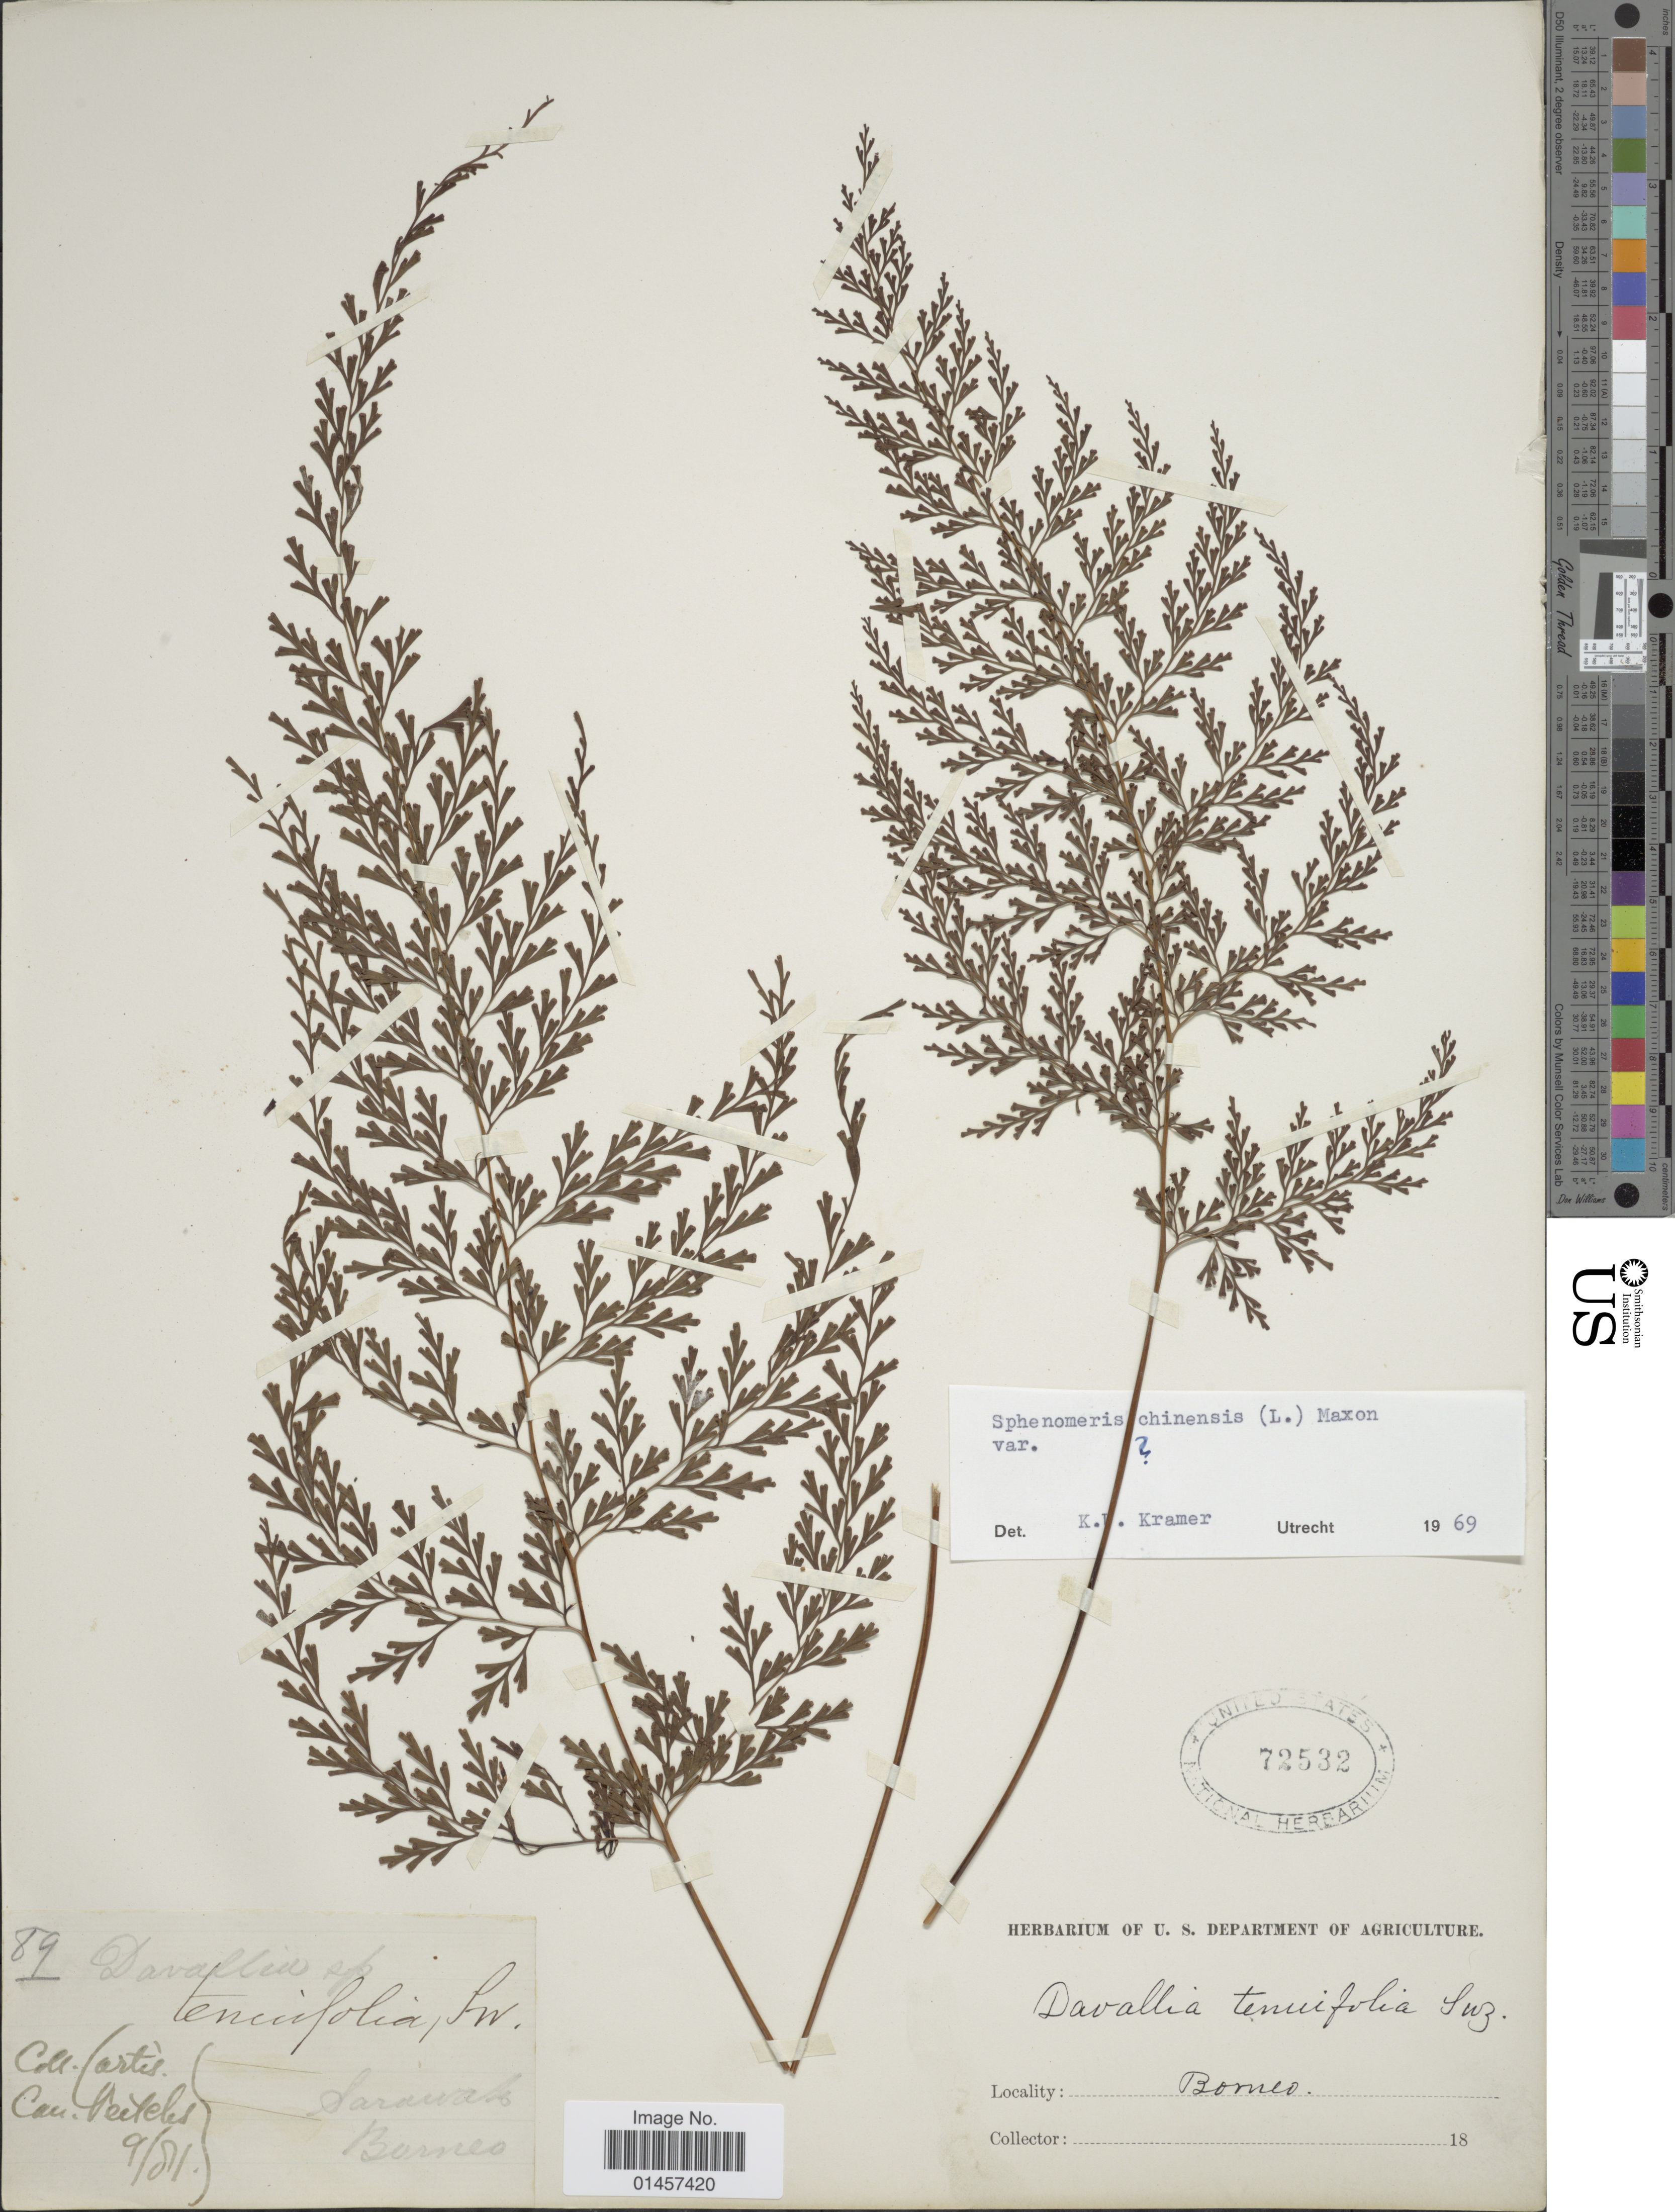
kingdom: Plantae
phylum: Tracheophyta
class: Polypodiopsida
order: Polypodiales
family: Lindsaeaceae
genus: Sphenomeris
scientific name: Sphenomeris chinensis var. chinensis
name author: (L.) Maxon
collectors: Cartis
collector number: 89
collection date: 1884-07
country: Indonesia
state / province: Maluku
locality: Ternate Id. Malay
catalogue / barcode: US 7250